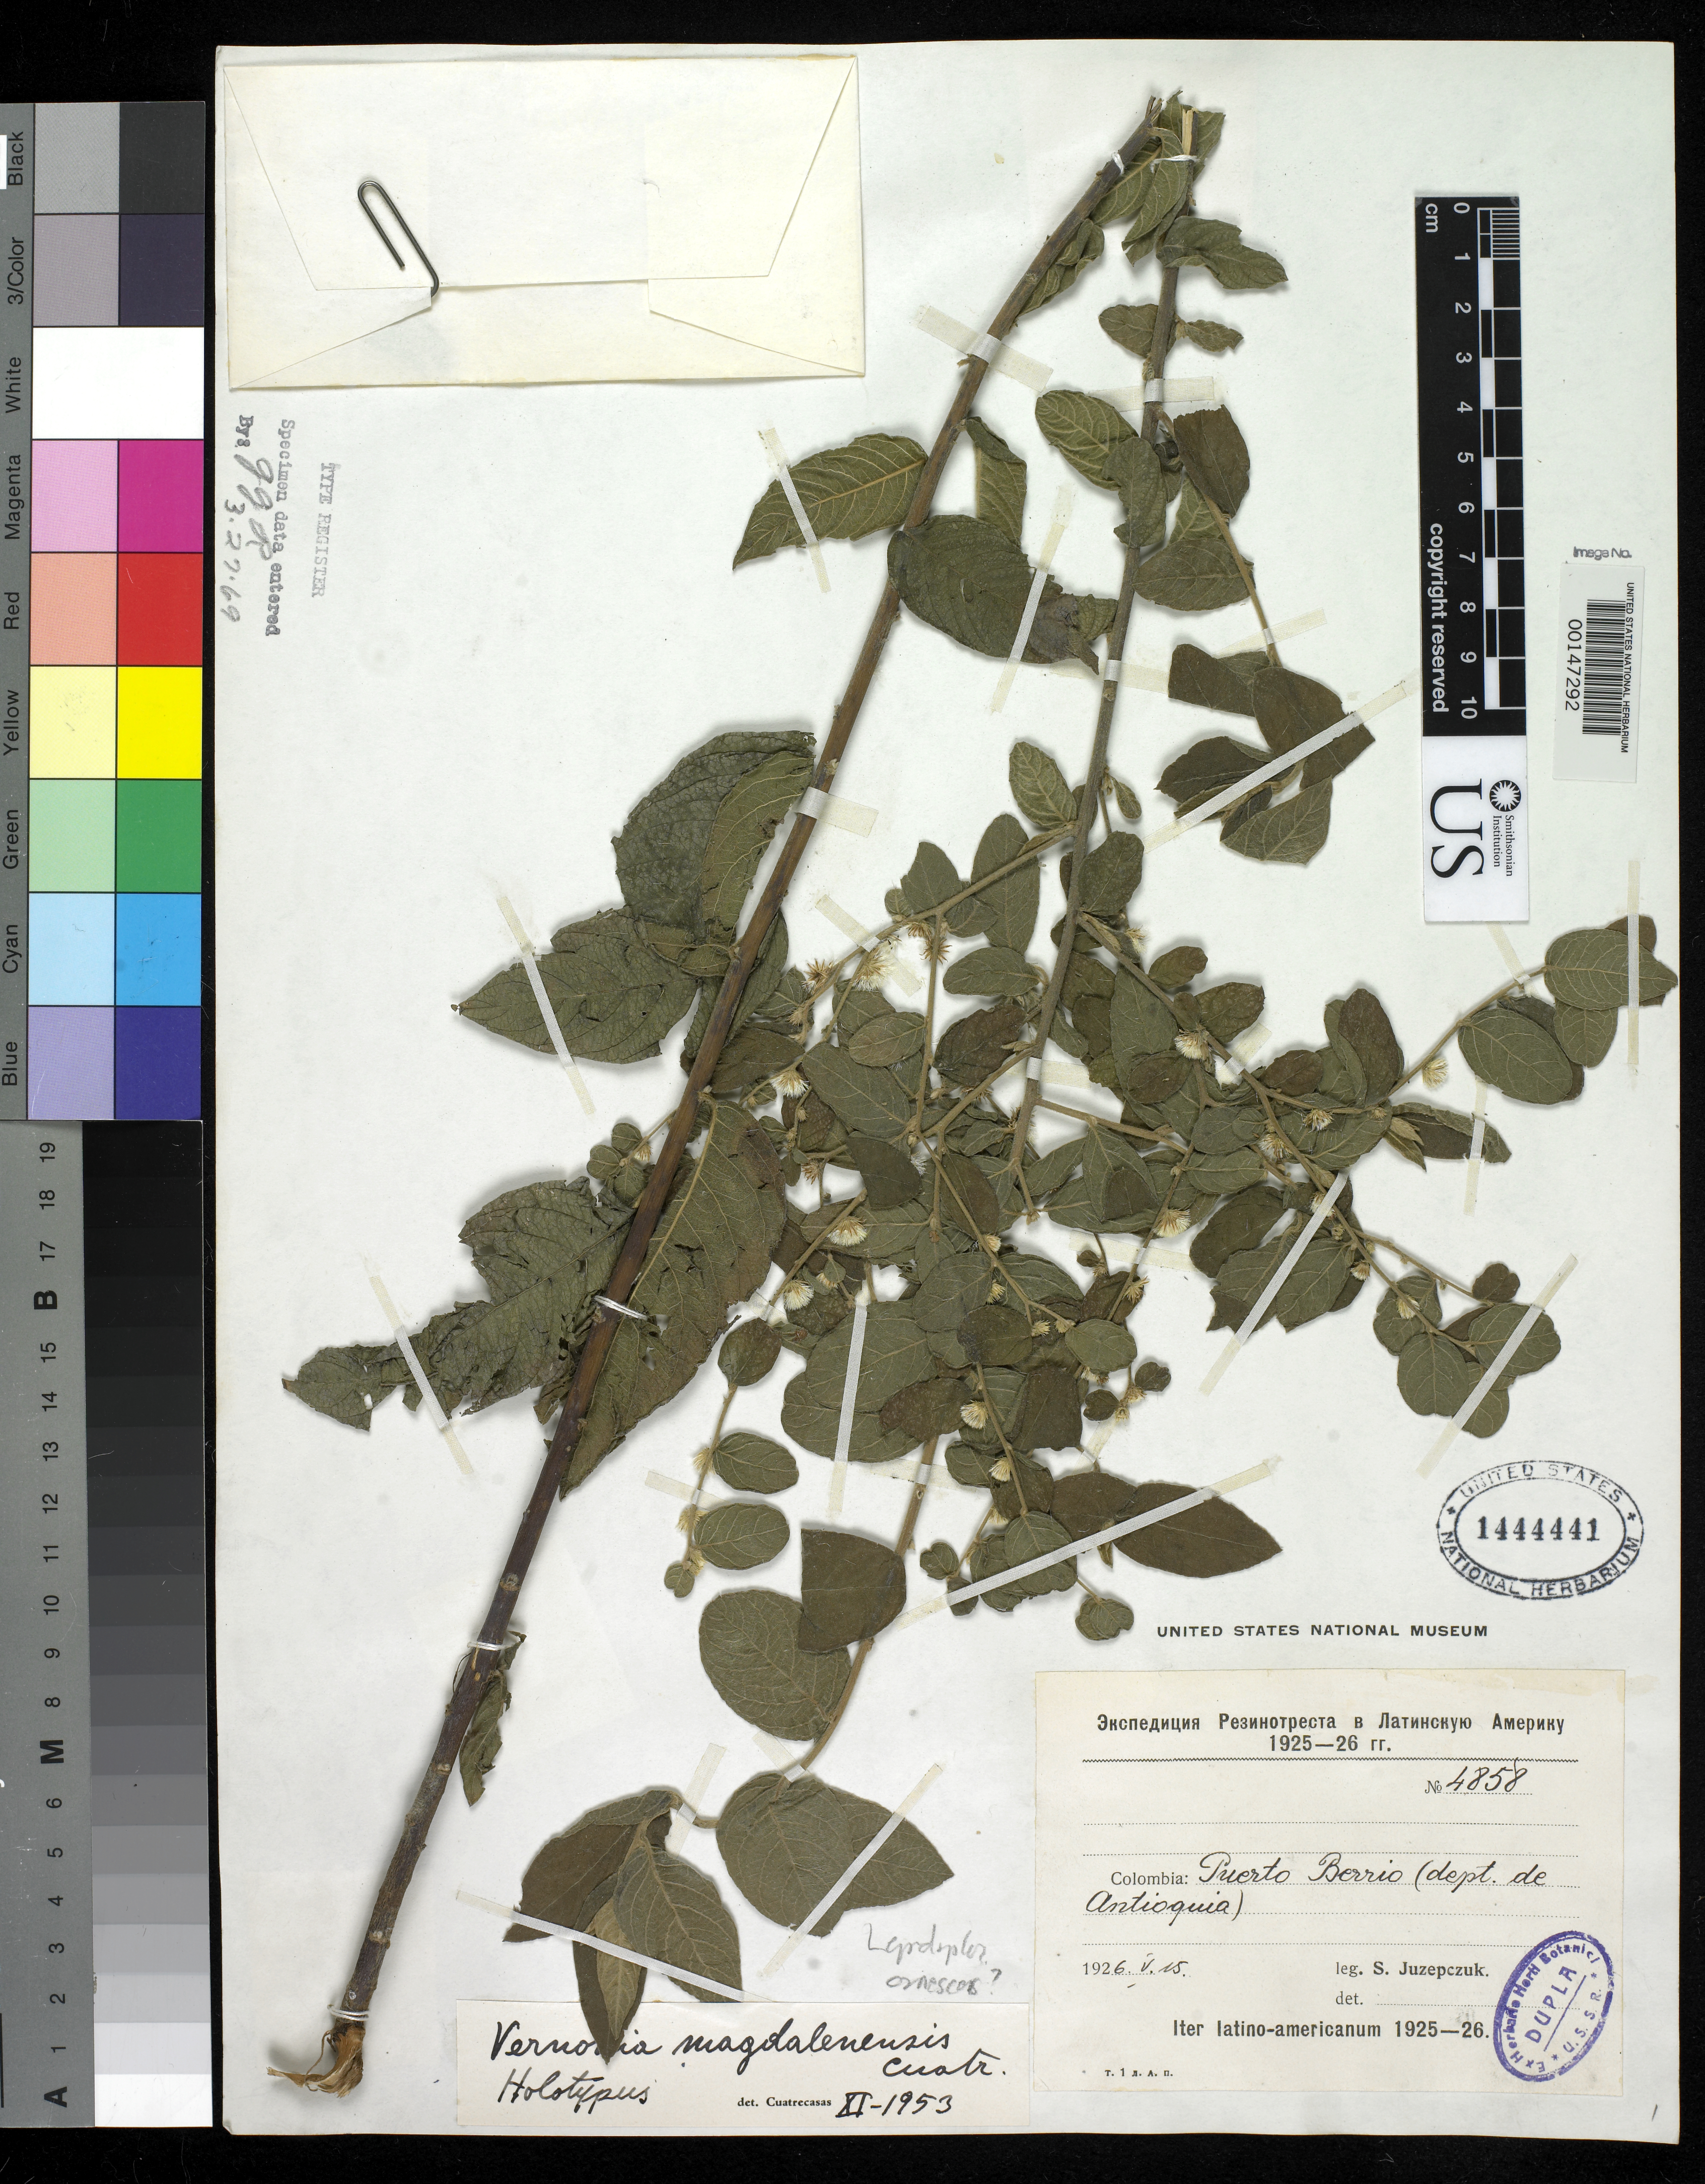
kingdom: Plantae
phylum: Tracheophyta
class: Magnoliopsida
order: Asterales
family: Asteraceae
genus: Vernonia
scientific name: Vernonia magdalenensis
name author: Cuatrec.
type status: Holotype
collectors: S. V. Juzepczuk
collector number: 4858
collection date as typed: Mar 1926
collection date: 1926-03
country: Colombia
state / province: Antioquia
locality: Puerto Berrio.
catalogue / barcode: US 1444441